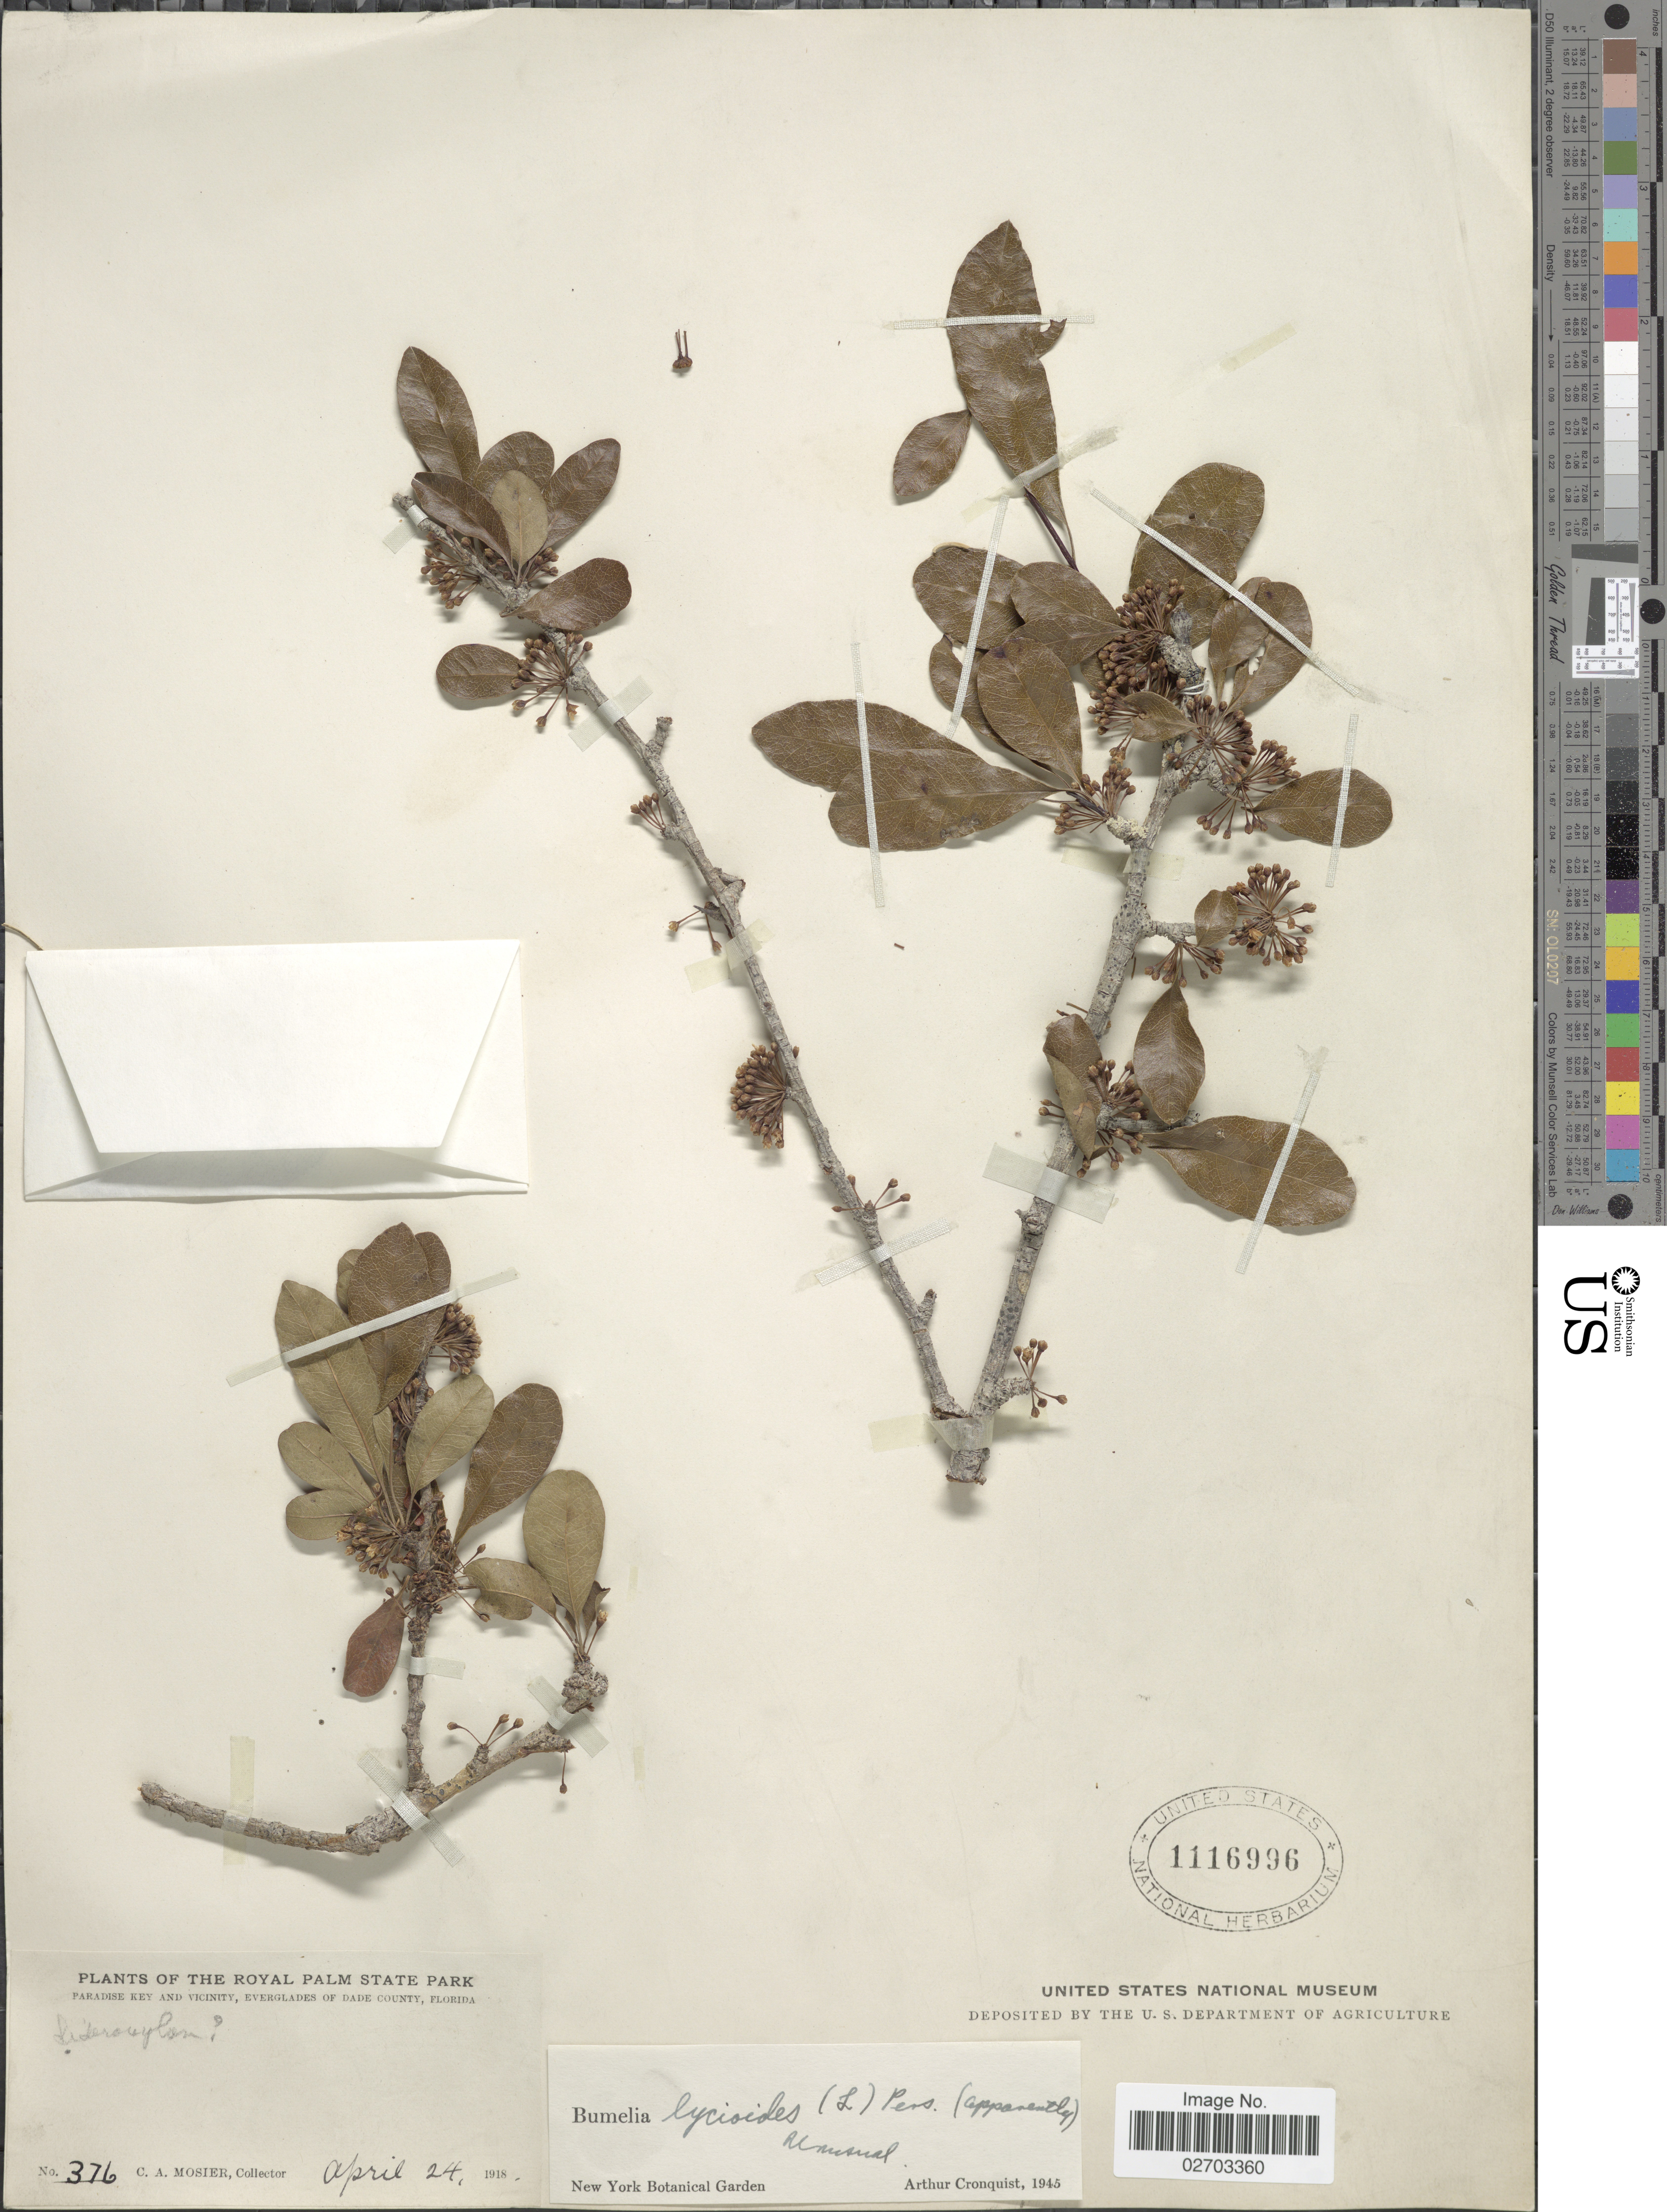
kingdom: Plantae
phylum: Tracheophyta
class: Magnoliopsida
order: Ericales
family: Sapotaceae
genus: Sideroxylon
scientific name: Sideroxylon reclinatum Michx. subsp. reclinatum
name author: Michx.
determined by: Strong, Mark T., (BOT), Smithsonian Institution - National Museum of Natural History (UNITED STATES)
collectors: C. A. Mosier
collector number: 376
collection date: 1918-04-24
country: United States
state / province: Florida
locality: Royal Palm State Park, Paradise Key and Vicinity, Everglades of Dade County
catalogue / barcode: US 1116996